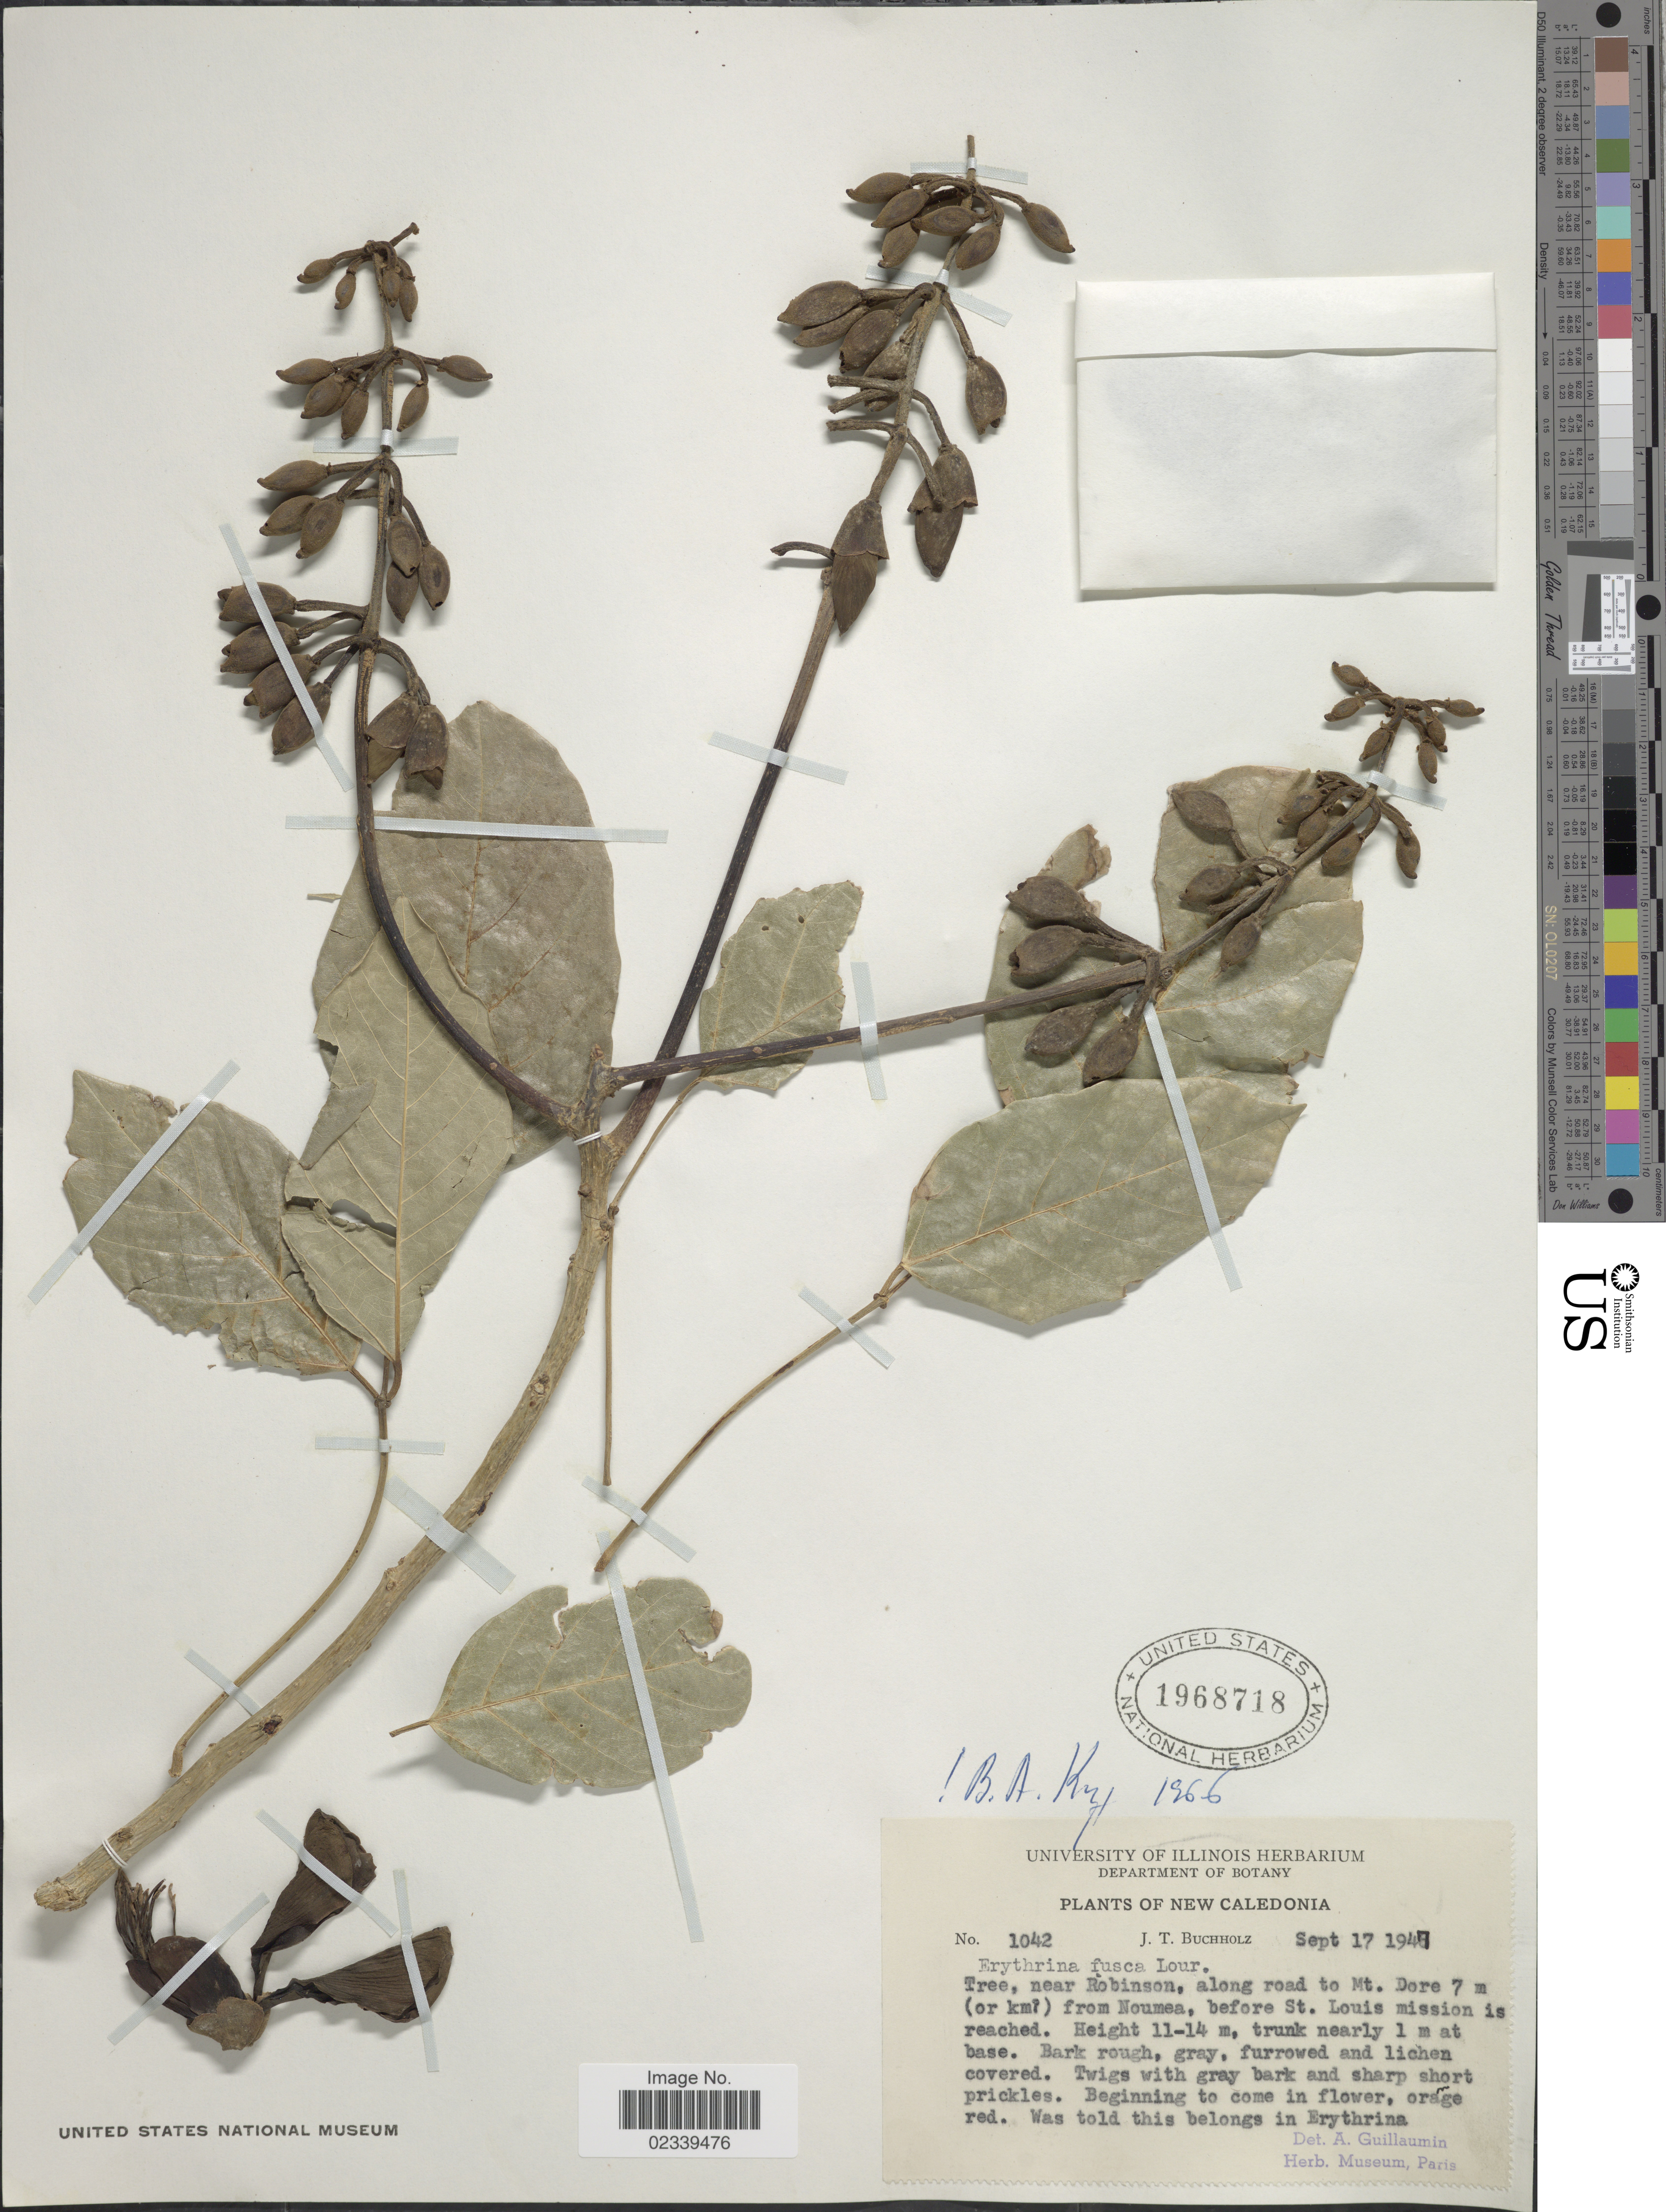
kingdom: Plantae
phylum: Tracheophyta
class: Magnoliopsida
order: Fabales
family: Fabaceae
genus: Erythrina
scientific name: Erythrina fusca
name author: Lour.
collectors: J. T. Buchholz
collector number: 1042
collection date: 1947-09-17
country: New Caledonia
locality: Near Robinson, along road to Mt. Dore 7 m (or km) from Noumea, before St. Louis mission is reach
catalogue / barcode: US 1968718